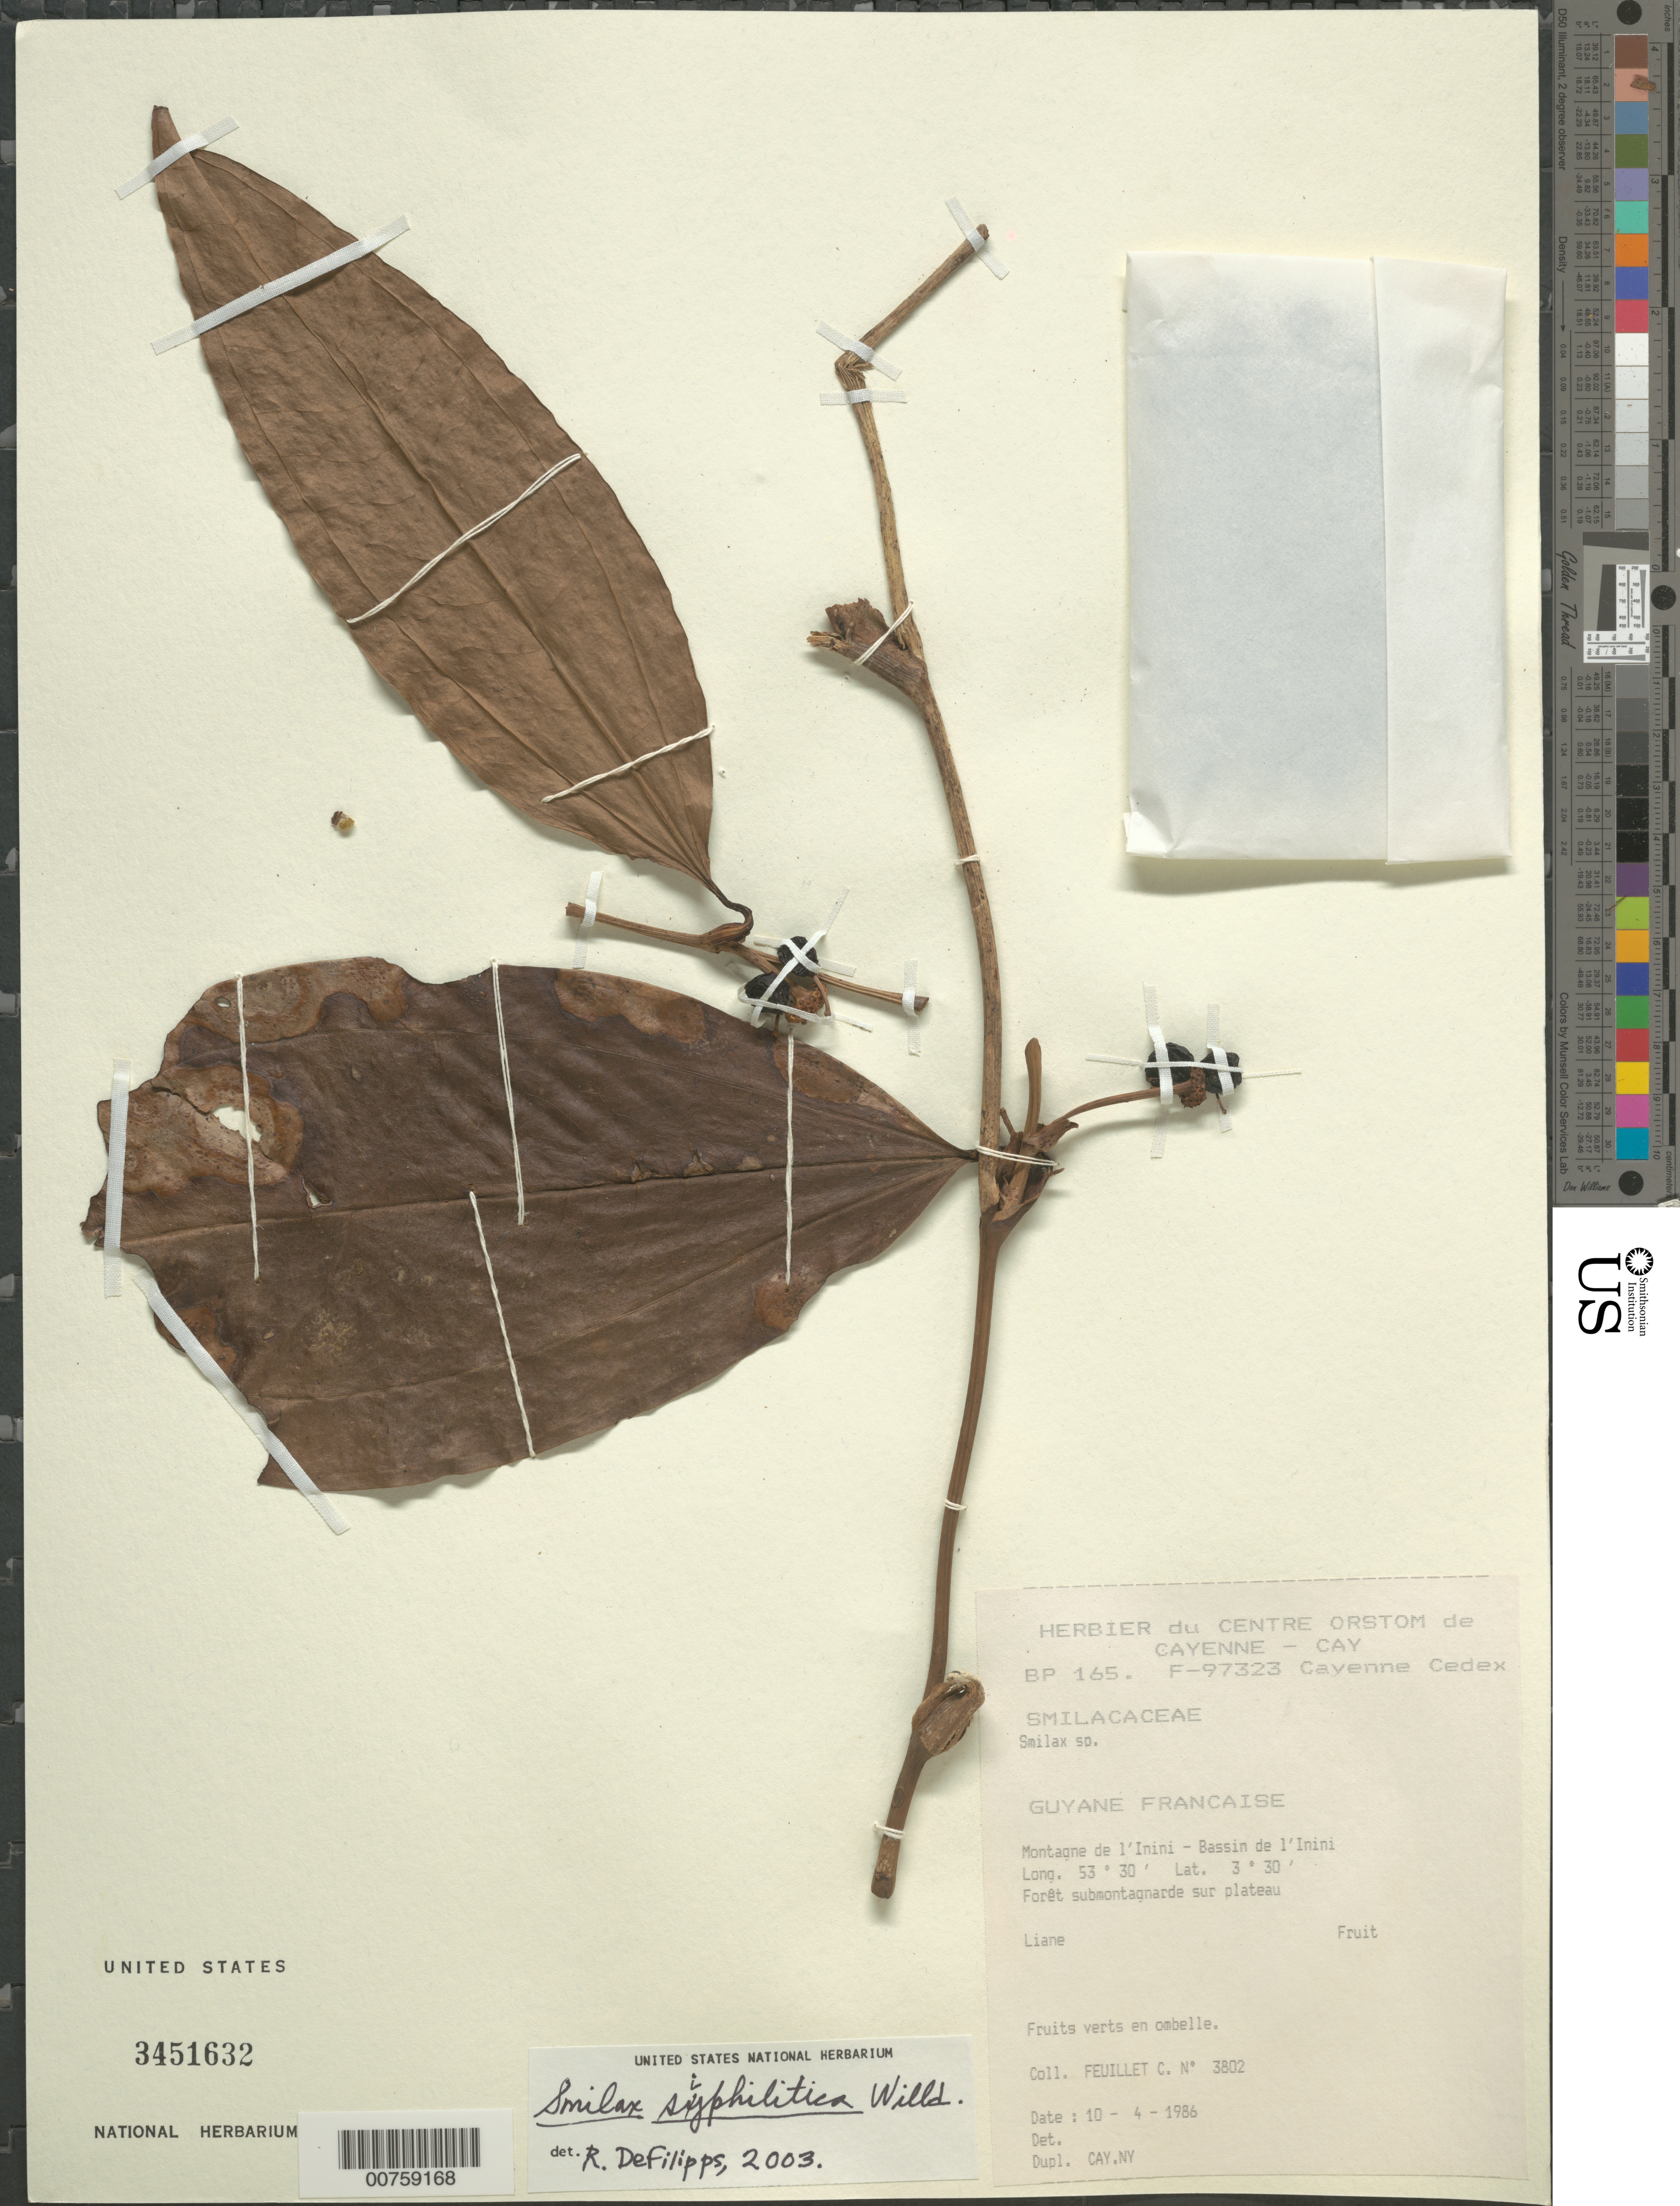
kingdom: Plantae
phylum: Tracheophyta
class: Liliopsida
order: Liliales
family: Smilacaceae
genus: Smilax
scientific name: Smilax syphilitica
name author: Humb. & Bonpl.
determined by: DeFilipps, R. A.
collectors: C. Feuillet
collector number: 3802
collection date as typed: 10-Apr-86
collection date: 1986-04-10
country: French Guiana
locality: Montagne de l'Inini, Bassin de l'Inini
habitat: Submontane forest on plateau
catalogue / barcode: US 3451632